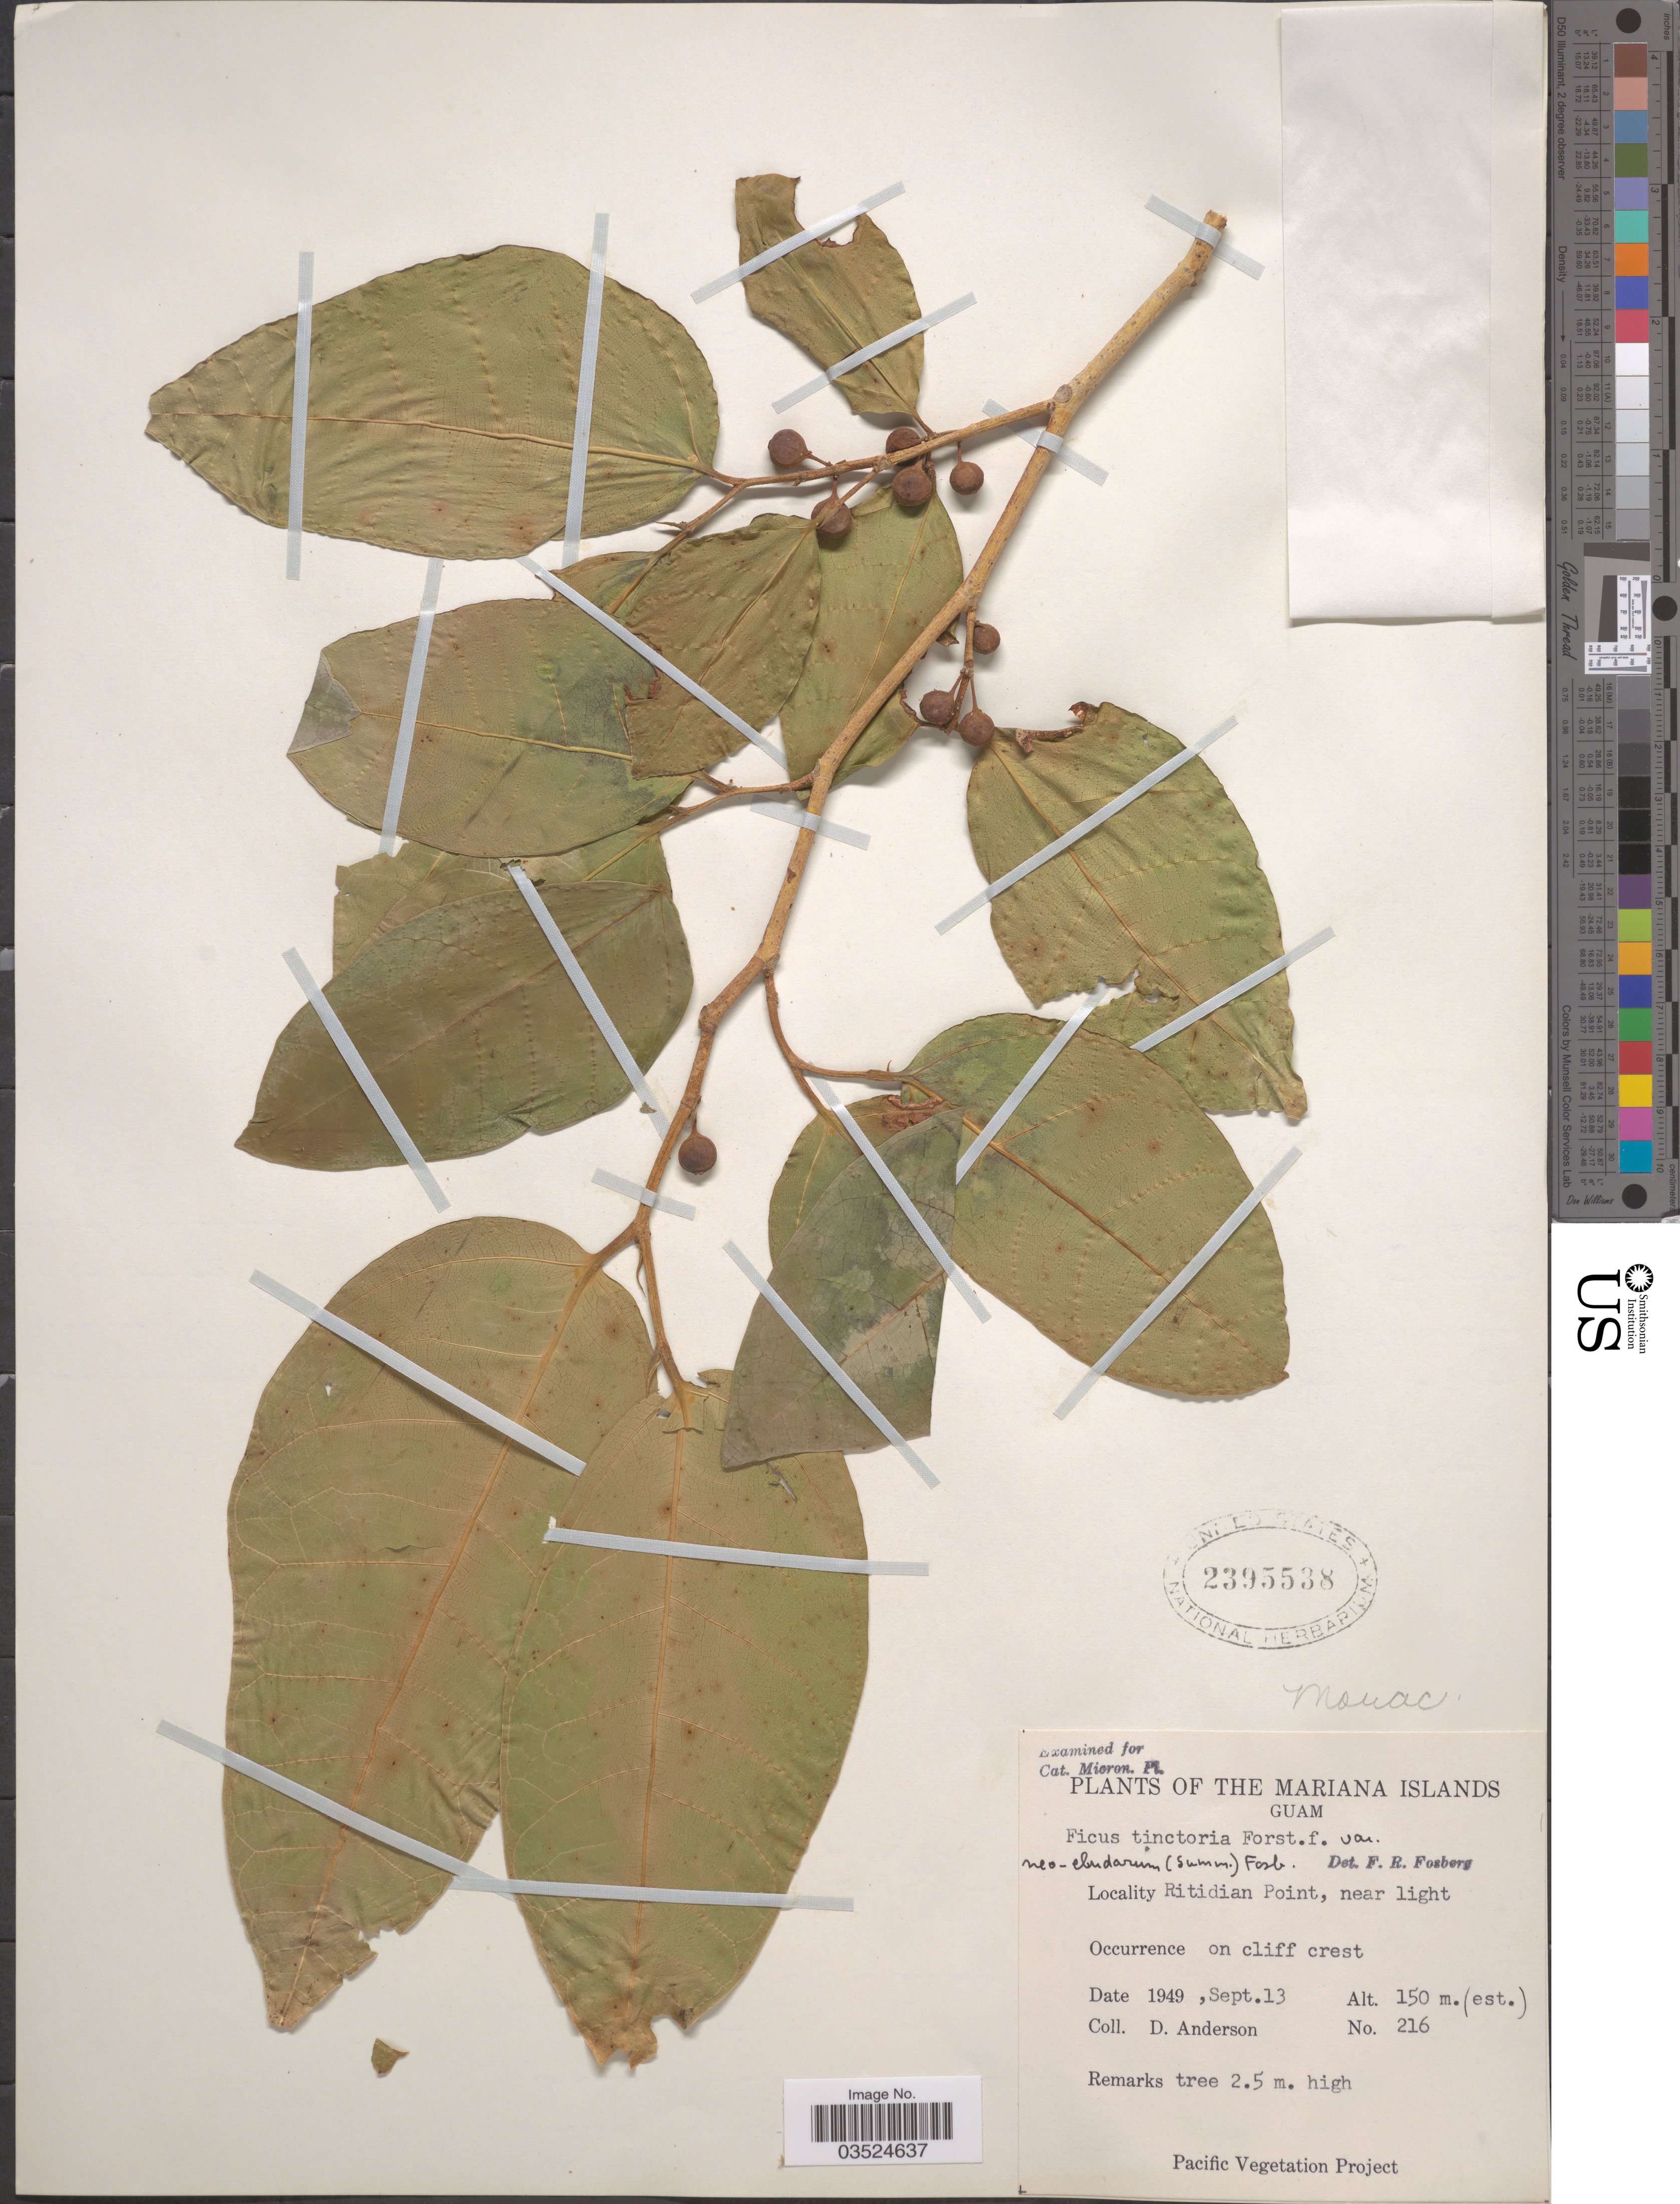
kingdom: Plantae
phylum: Tracheophyta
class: Magnoliopsida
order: Rosales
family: Moraceae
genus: Ficus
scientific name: Ficus tinctoria var. neoebudarum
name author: (Summerh.) Fosberg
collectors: D. Anderson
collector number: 216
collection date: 1949-09-13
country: Guam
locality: The Mariana Islands. Ritidian Point, near light.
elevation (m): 150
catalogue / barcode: US 2395538